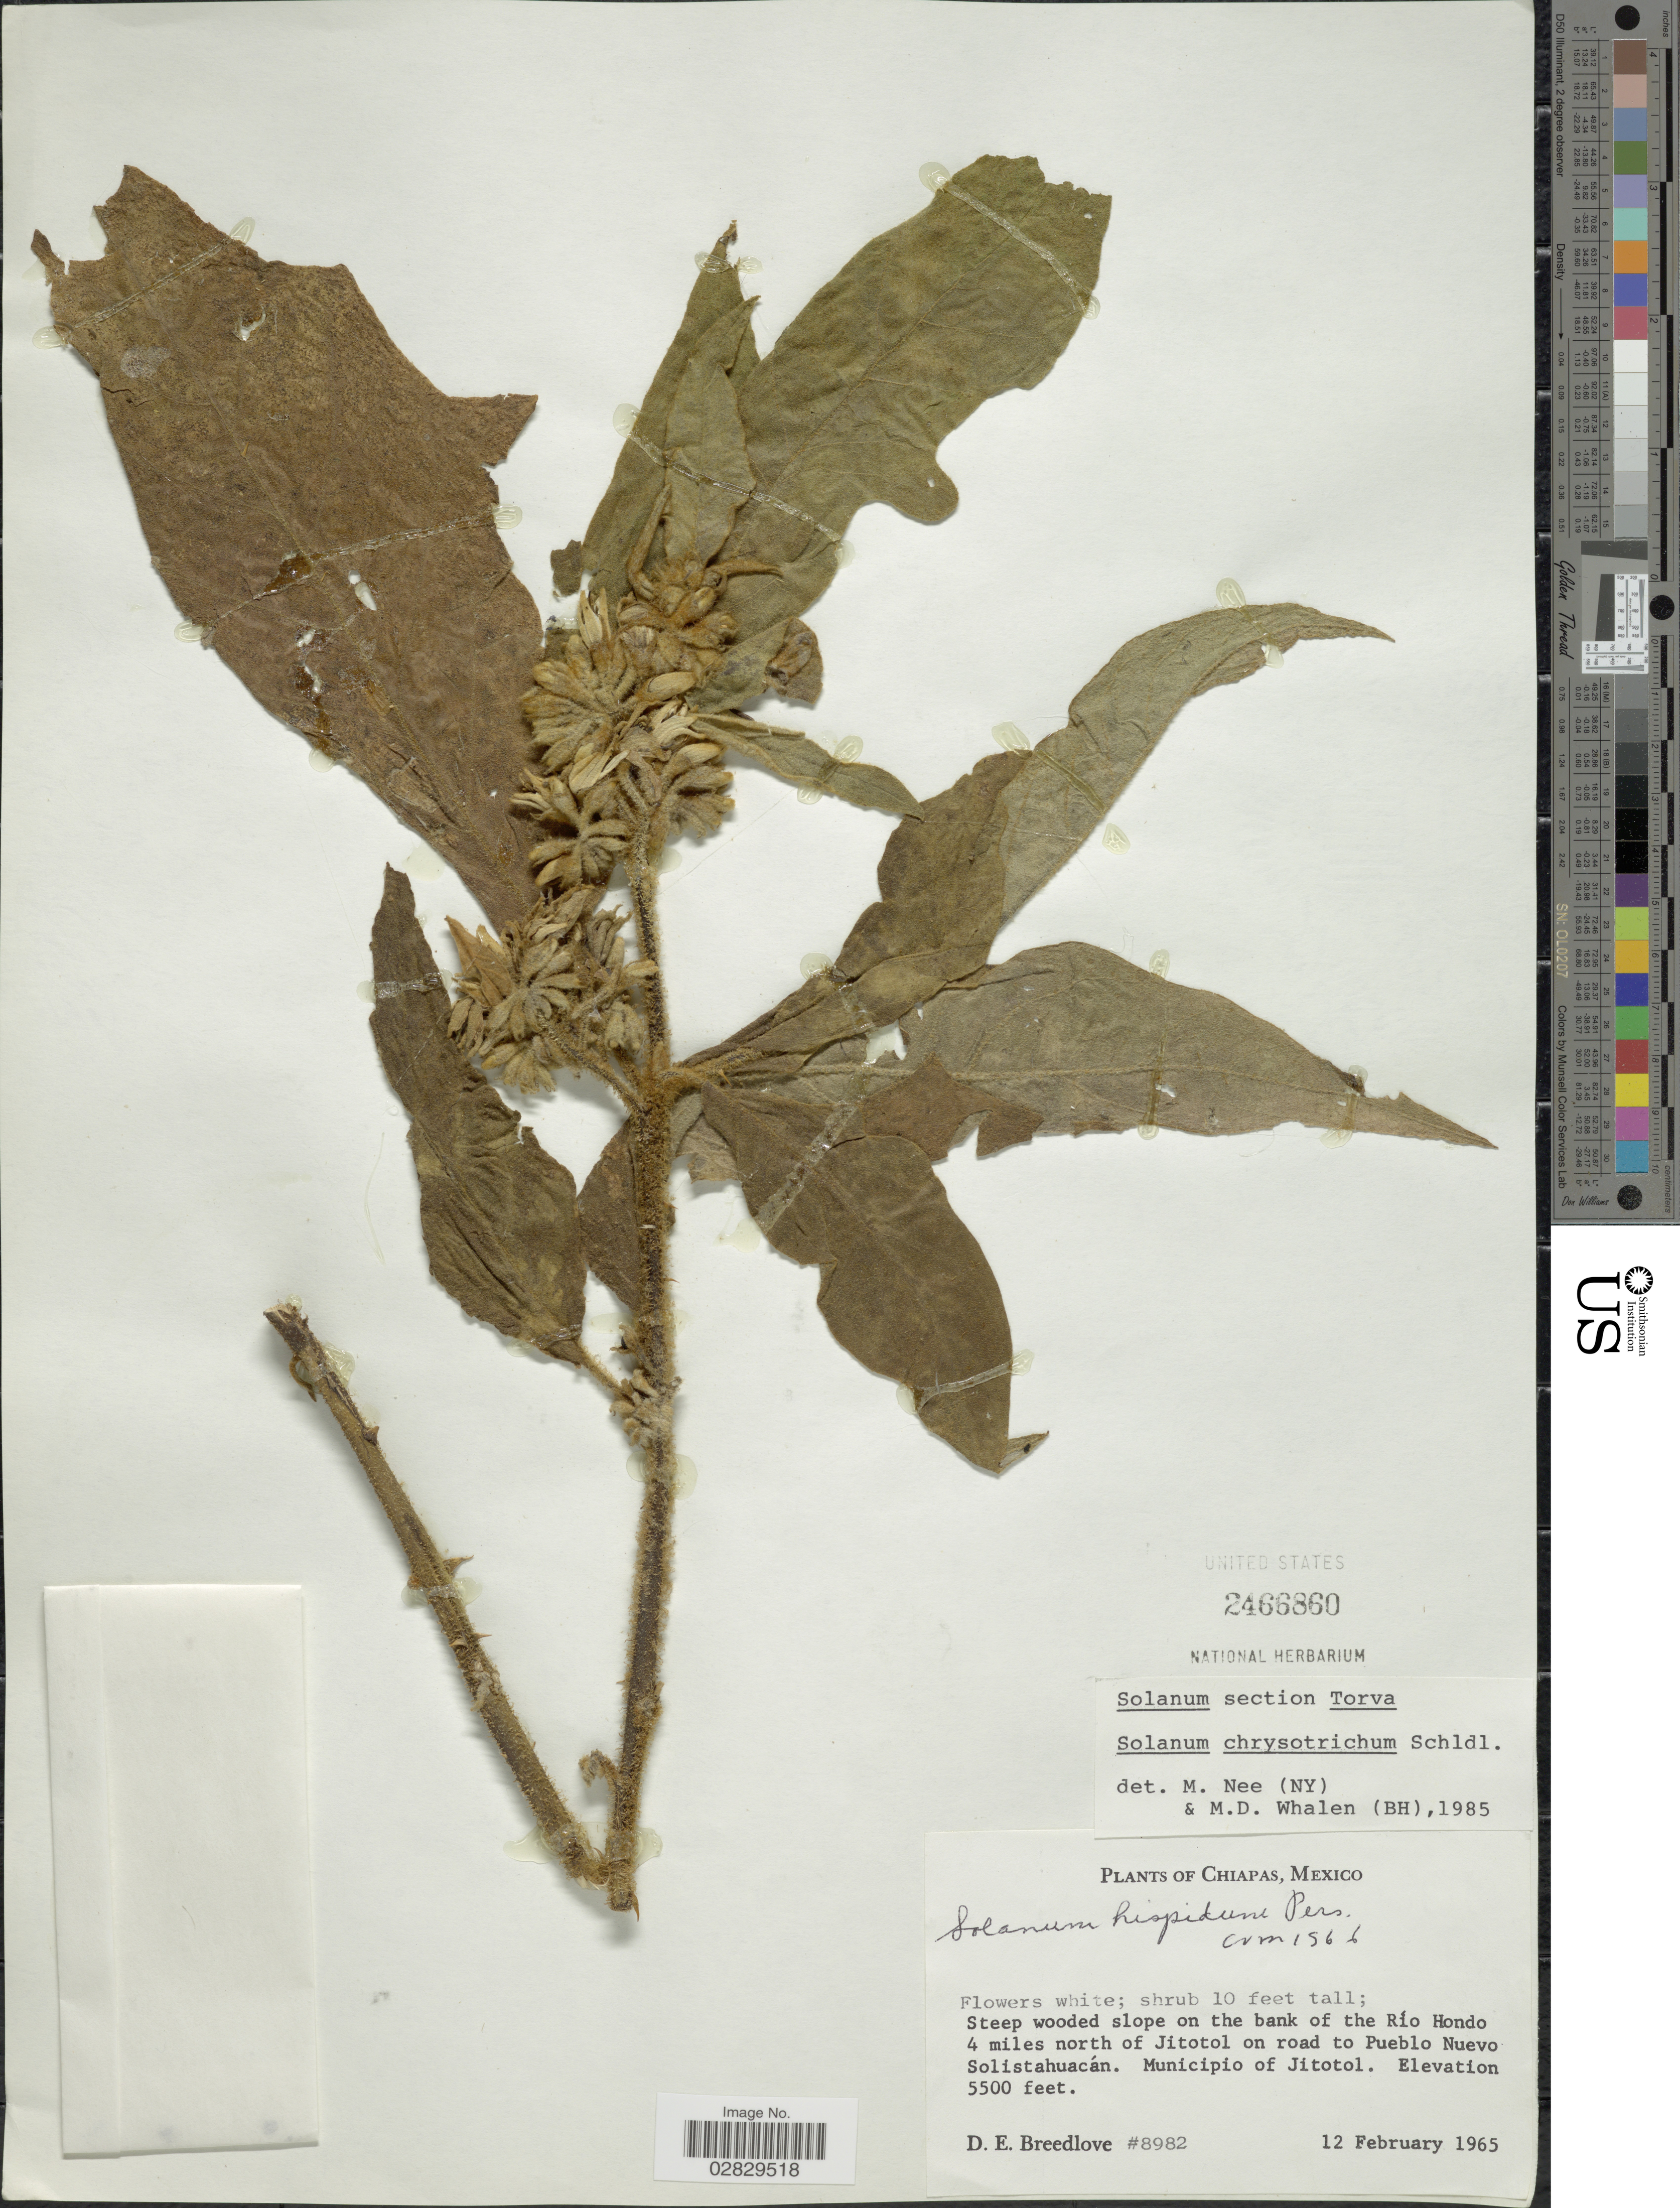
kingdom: Plantae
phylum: Tracheophyta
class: Magnoliopsida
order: Solanales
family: Solanaceae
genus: Solanum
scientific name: Solanum chrysotrichum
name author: Schltdl.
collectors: D. E. Breedlove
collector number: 8982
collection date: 1965-02-12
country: Mexico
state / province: Chiapas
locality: Steep wooded slope on the bank of the Río Hondo 4 miles north of Jitotol on road to Pueblo Nuevo Solistahuacán. Municipio of Jitotol.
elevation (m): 1676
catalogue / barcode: US 2466860